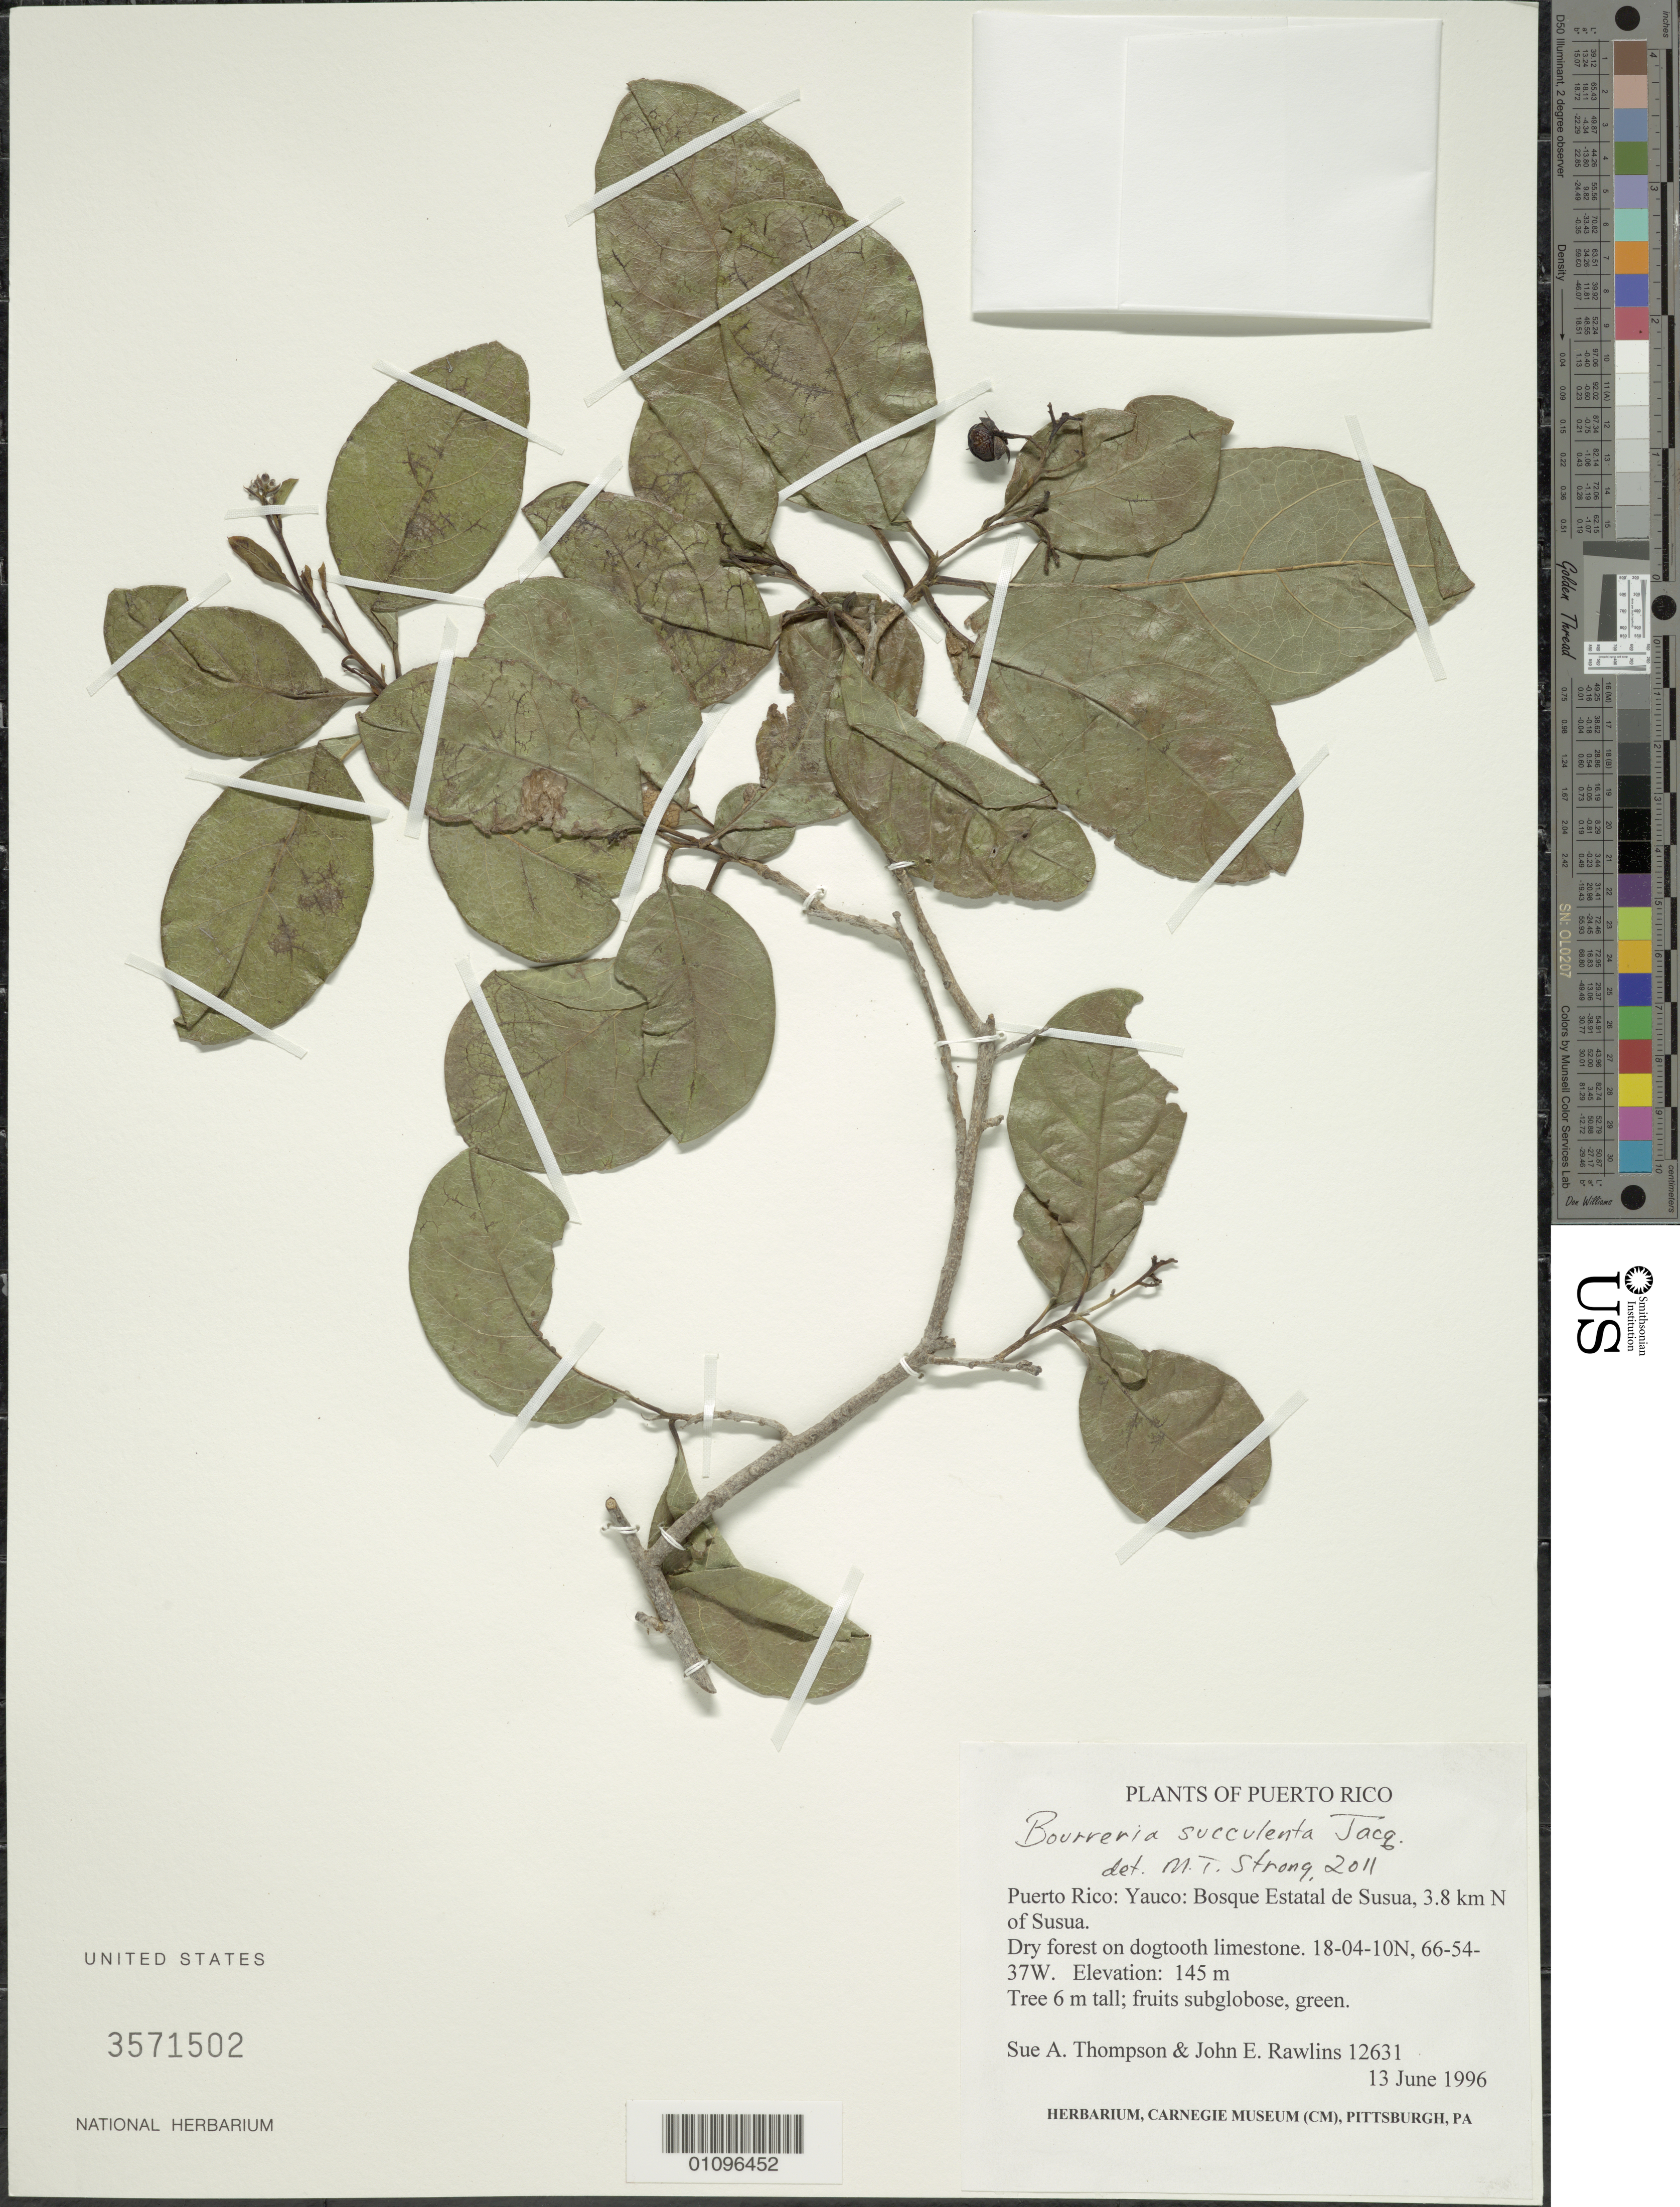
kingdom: Plantae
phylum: Tracheophyta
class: Magnoliopsida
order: Boraginales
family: Ehretiaceae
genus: Bourreria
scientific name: Bourreria succulenta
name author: Jacq.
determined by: Strong, M. T., (US), Smithsonian Institution - National Museum of Natural History (UNITED STATES)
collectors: S. A. Thompson & J. Rawlins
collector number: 12631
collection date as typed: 13 Jun 1996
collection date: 1996-06-13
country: Puerto Rico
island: Puerto Rico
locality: Yauco; Bosque Estatal de Susua, 3.8 km N of Susua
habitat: Dry forest on dogtooth limestone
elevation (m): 145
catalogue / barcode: US 3571502